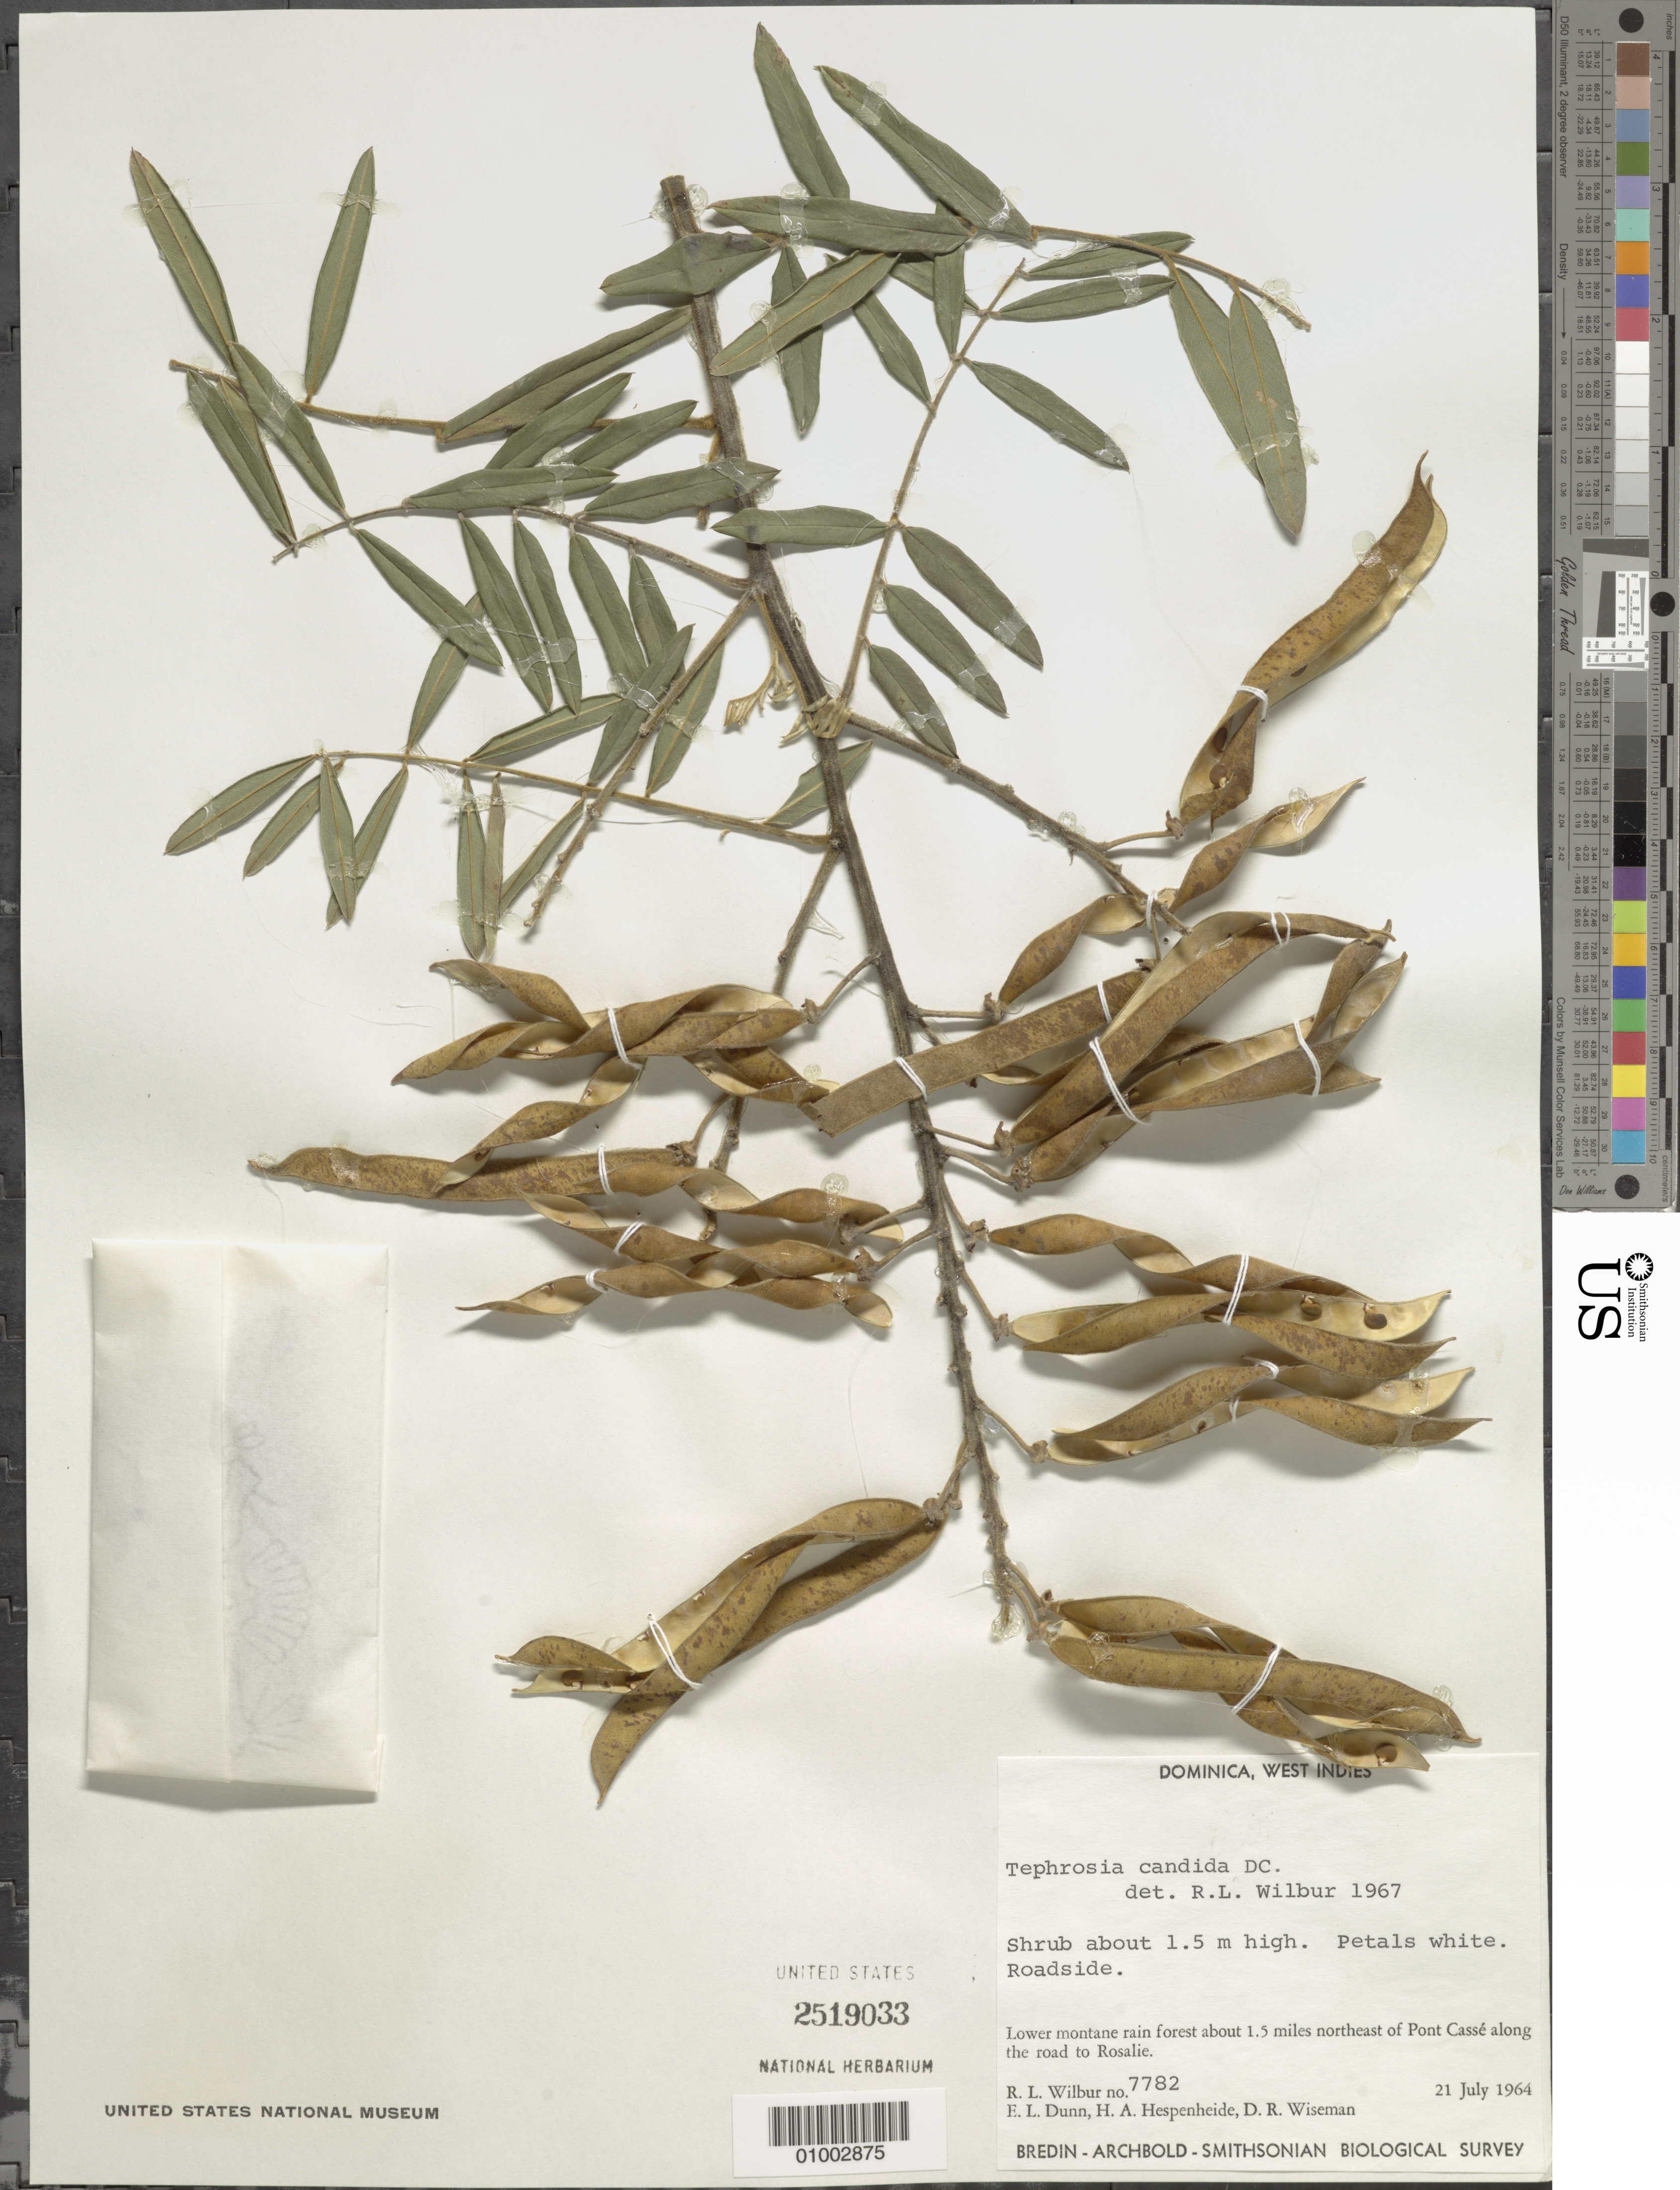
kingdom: Plantae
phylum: Tracheophyta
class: Magnoliopsida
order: Fabales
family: Fabaceae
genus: Tephrosia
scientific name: Tephrosia candida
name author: DC.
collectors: R. L. Wilbur, E. Dunn, H. A. Hespenheide & D. R. Wiseman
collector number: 7782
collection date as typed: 21 Jul 1964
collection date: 1964-07-21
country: Dominica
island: Dominica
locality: Roadside, Lower montane rain forest about 1.5 miles northeast of Pont Casse along the road to Rosalie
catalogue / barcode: US 2519033